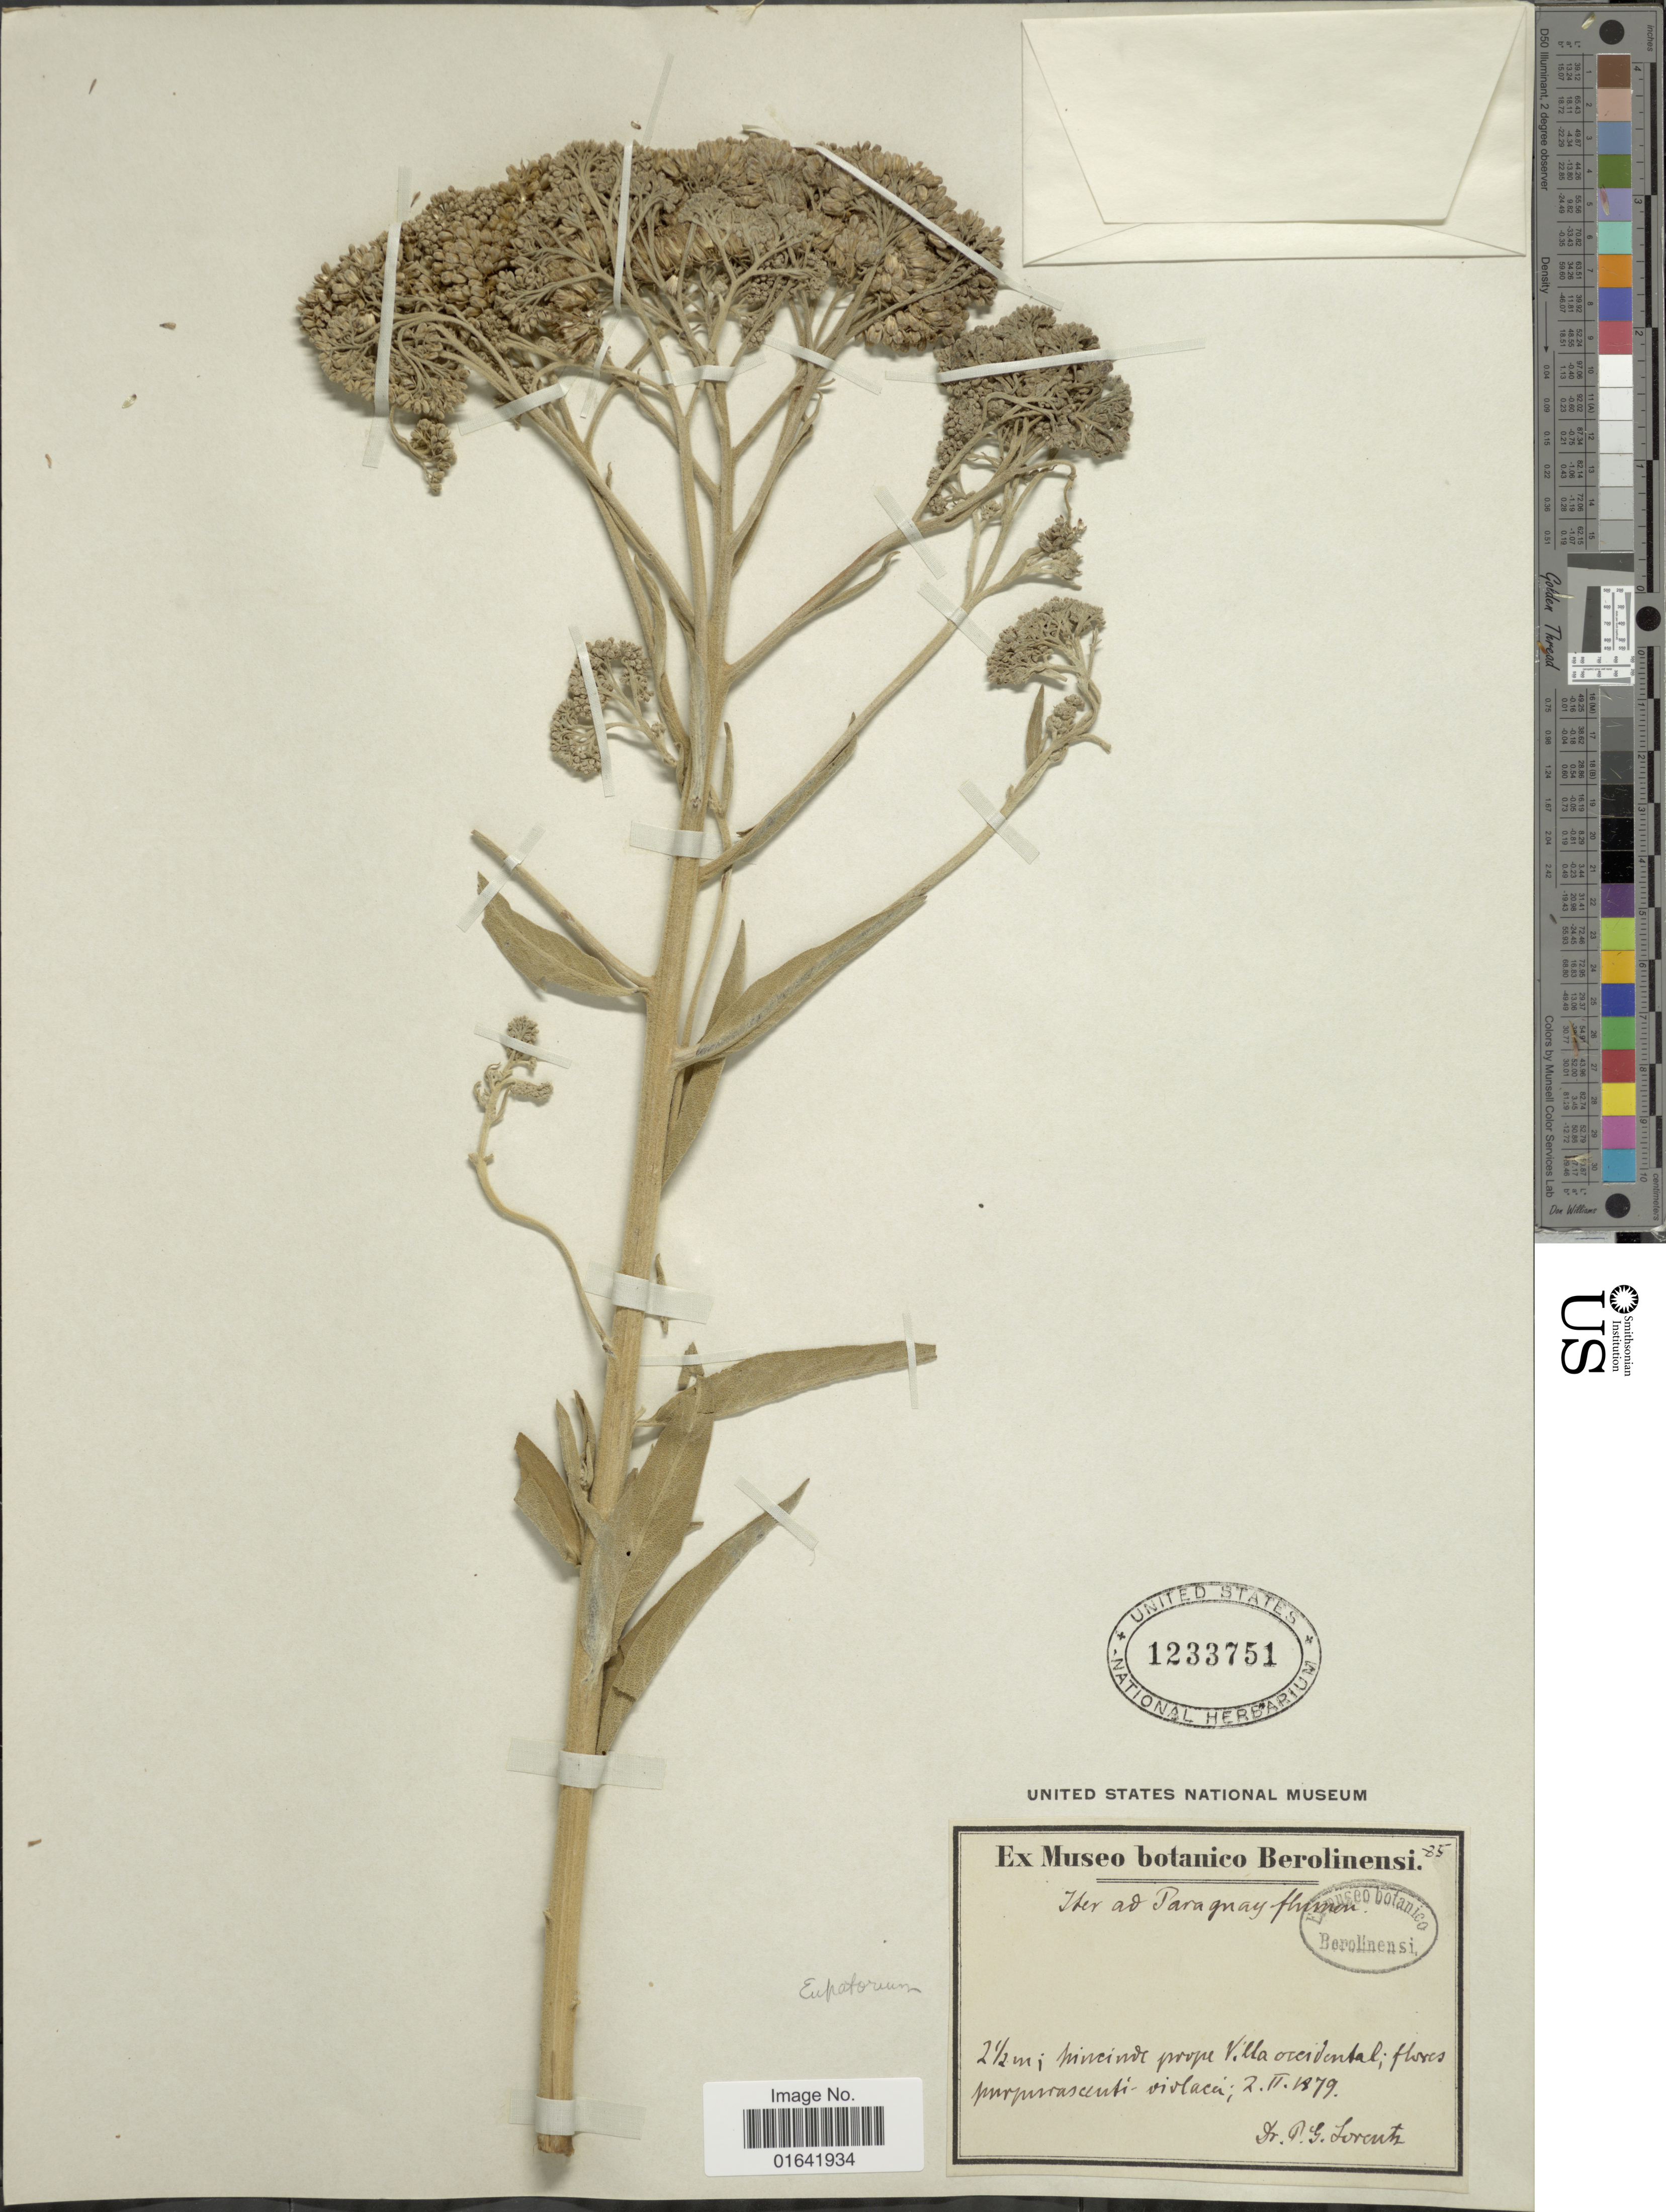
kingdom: Plantae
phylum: Tracheophyta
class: Magnoliopsida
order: Asterales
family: Asteraceae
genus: Disynaphia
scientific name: Disynaphia multicrenulata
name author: (Sch. Bip. ex Baker) R.M. King & H. Rob.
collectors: P. G. Lorentz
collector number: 85*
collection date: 1879-02-02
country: Paraguay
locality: Mincinde prope Villa occidental.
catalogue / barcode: US 1233751